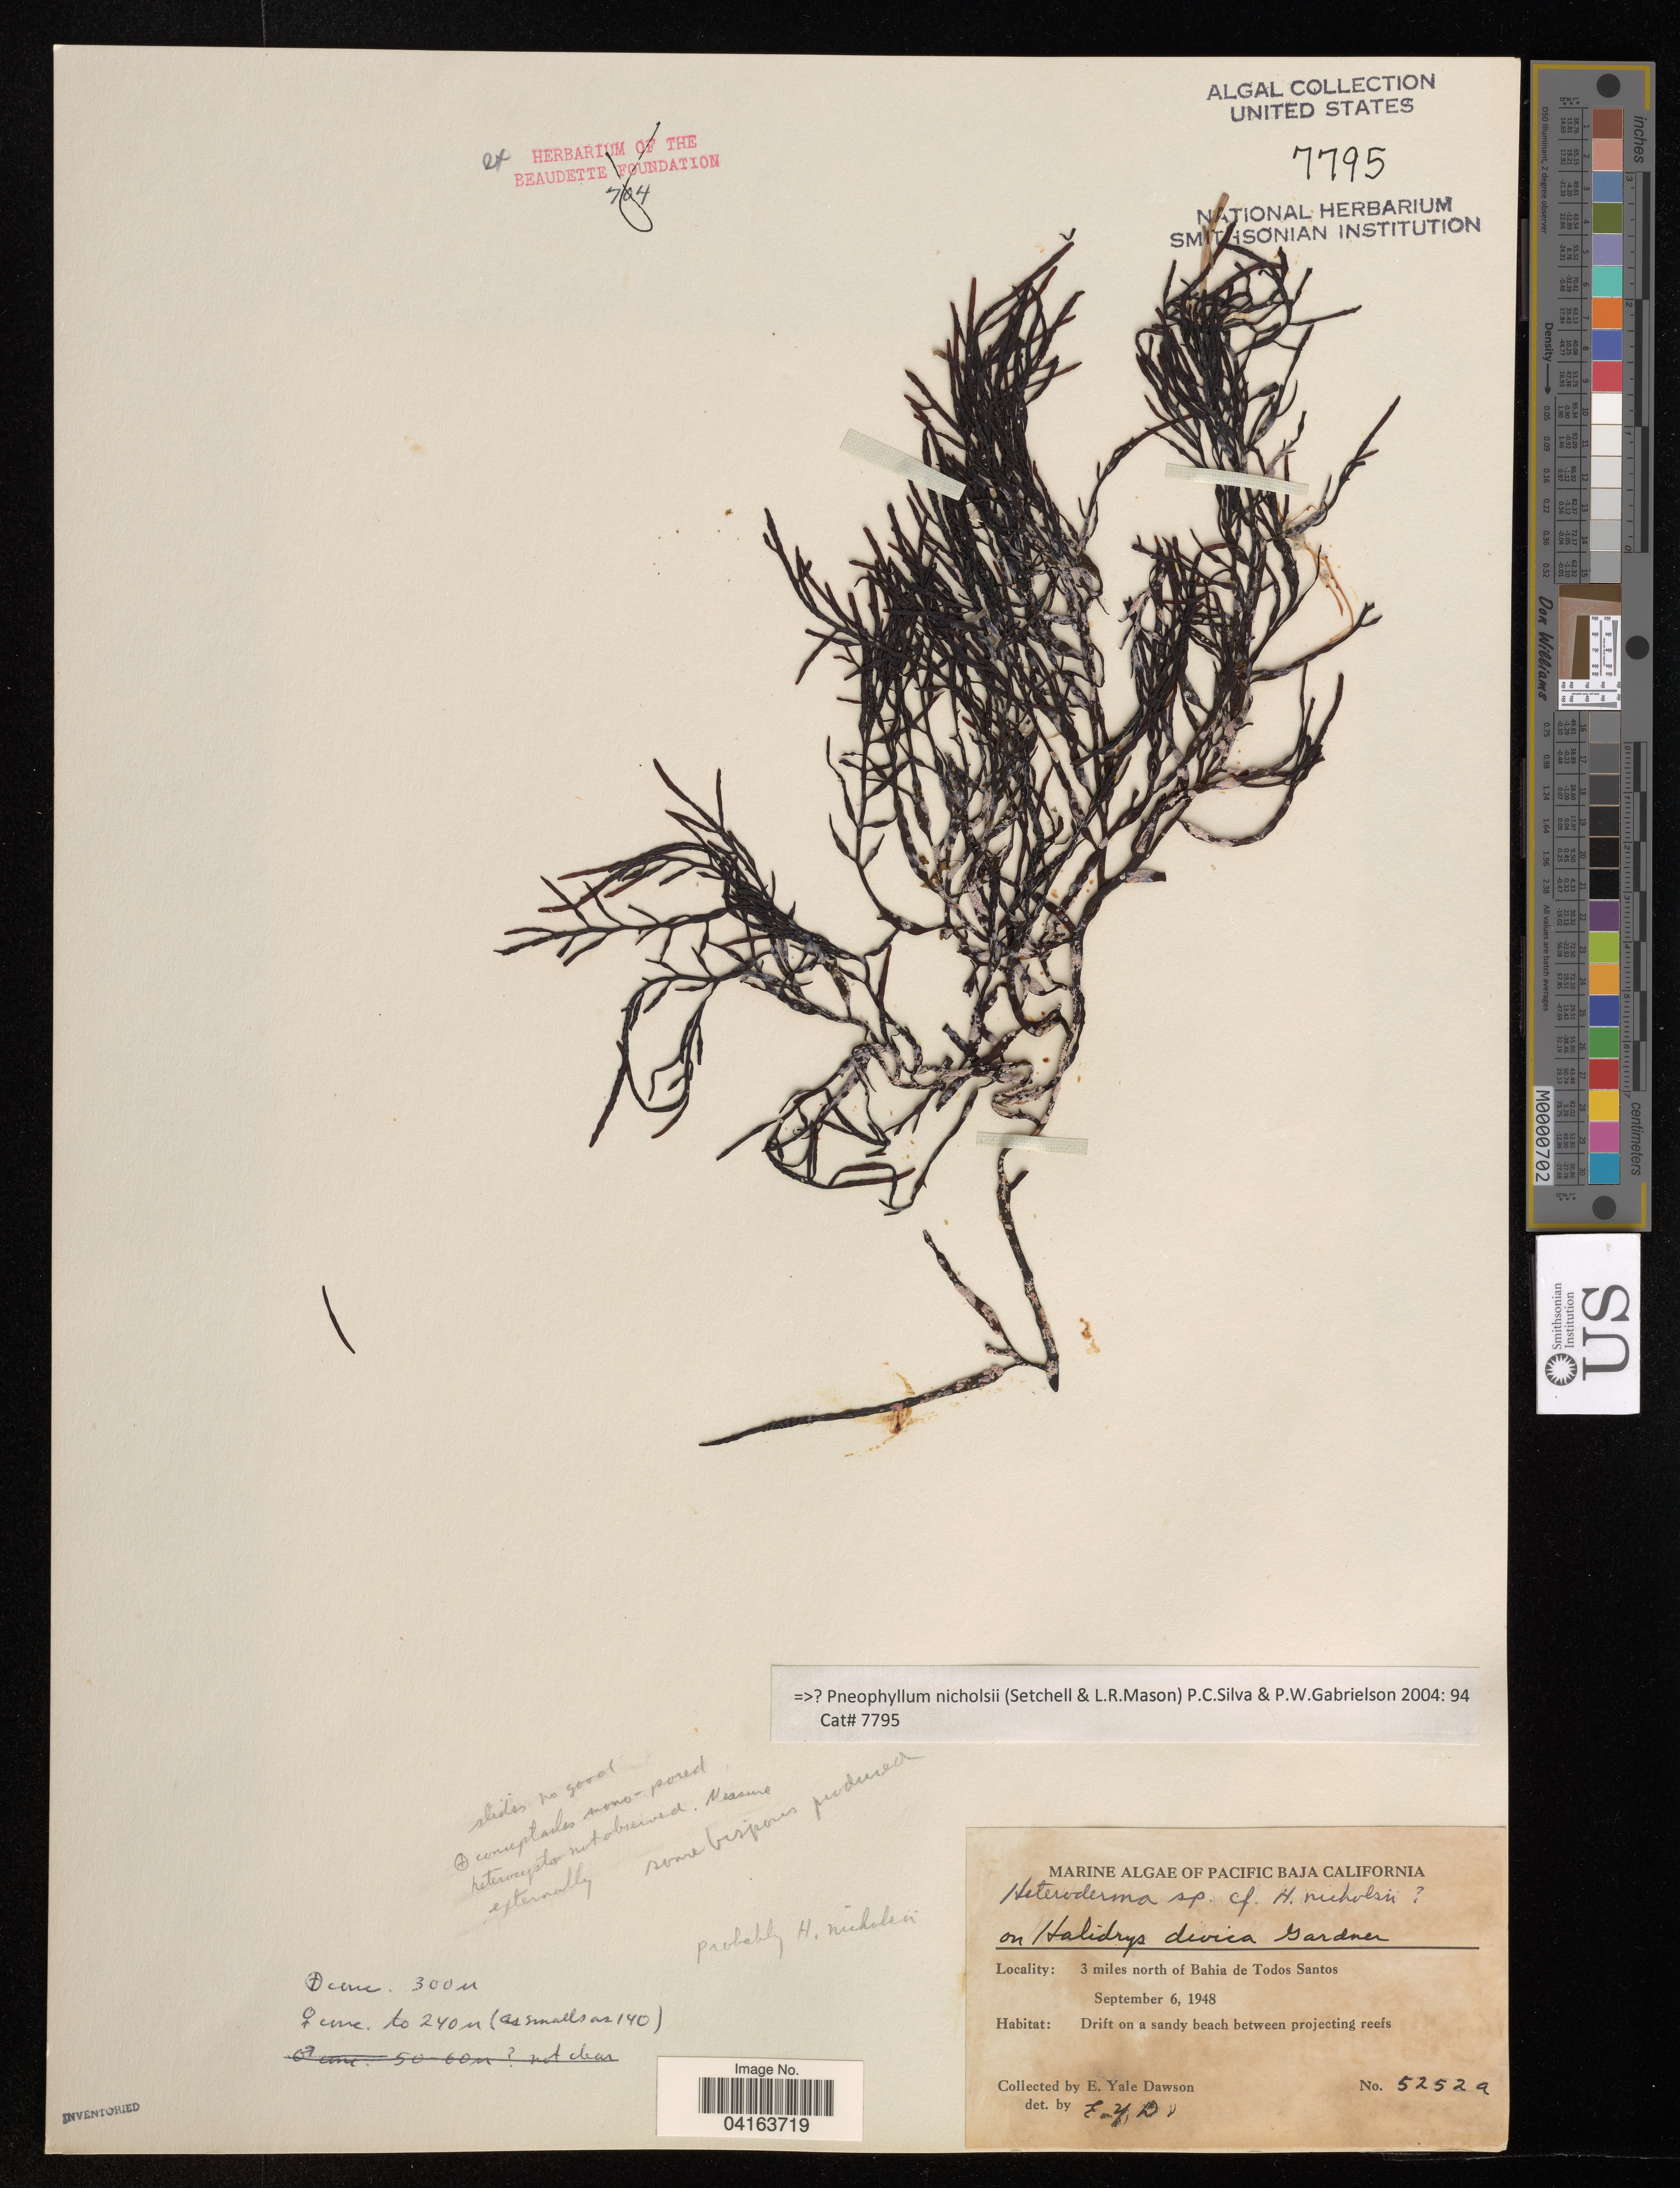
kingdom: Plantae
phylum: Rhodophyta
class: Florideophyceae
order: Corallinales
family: Corallinaceae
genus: Pneophyllum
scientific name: Pneophyllum nicholsii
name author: (Setchell & L.R. Mason) P.C. Silva & P.W. Gabrielson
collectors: E. Y. Dawson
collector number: EYD 5252a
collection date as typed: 06 Sep 1948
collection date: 1948-09-06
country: Mexico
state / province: Baja California Sur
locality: North of Bahia de Todos Santos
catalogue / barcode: US 7795